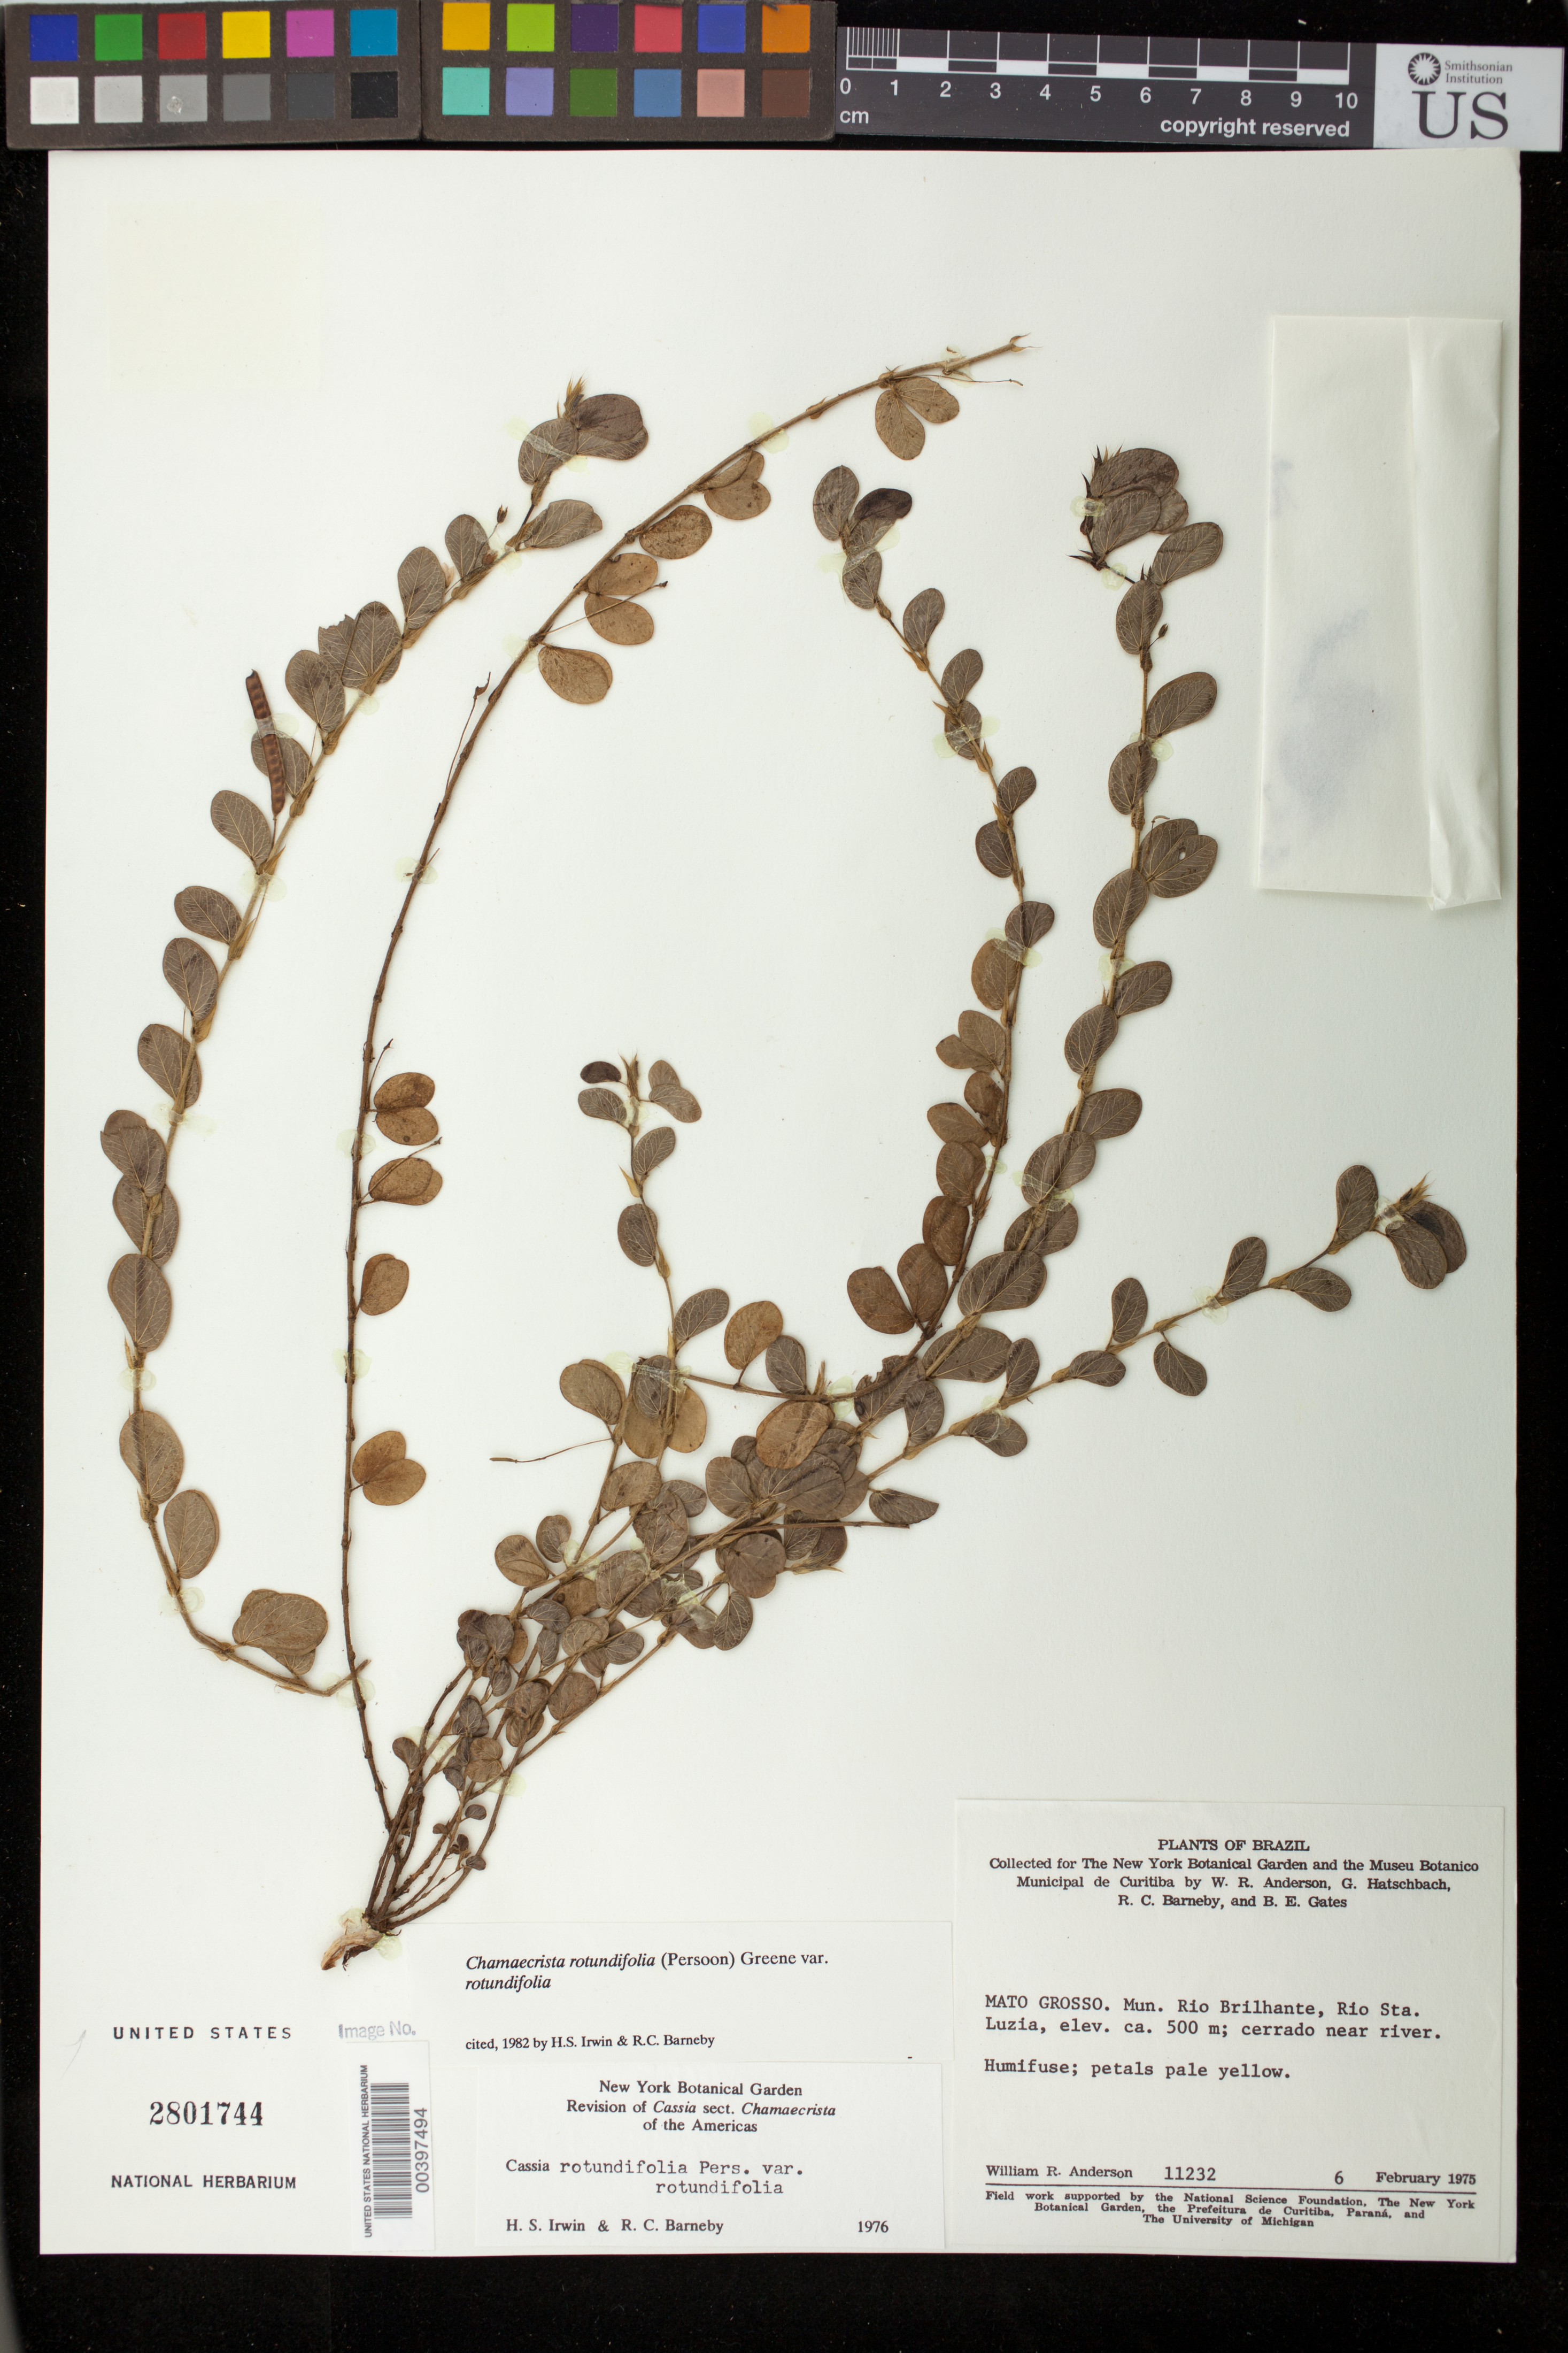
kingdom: Plantae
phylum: Tracheophyta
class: Magnoliopsida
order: Fabales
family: Fabaceae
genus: Chamaecrista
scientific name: Chamaecrista rotundifolia var. rotundifolia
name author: (Pers.) Greene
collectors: W. R. Anderson, G. Hatschbach, R. C. Barneby & B. Gates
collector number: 11232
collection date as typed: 06 Feb 1975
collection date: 1975-02-06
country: Brazil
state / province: Mato Grosso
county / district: Rio Brilhante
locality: Rio Sta. Luzia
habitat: Cerrado near river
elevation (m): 500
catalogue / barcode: US 2801744